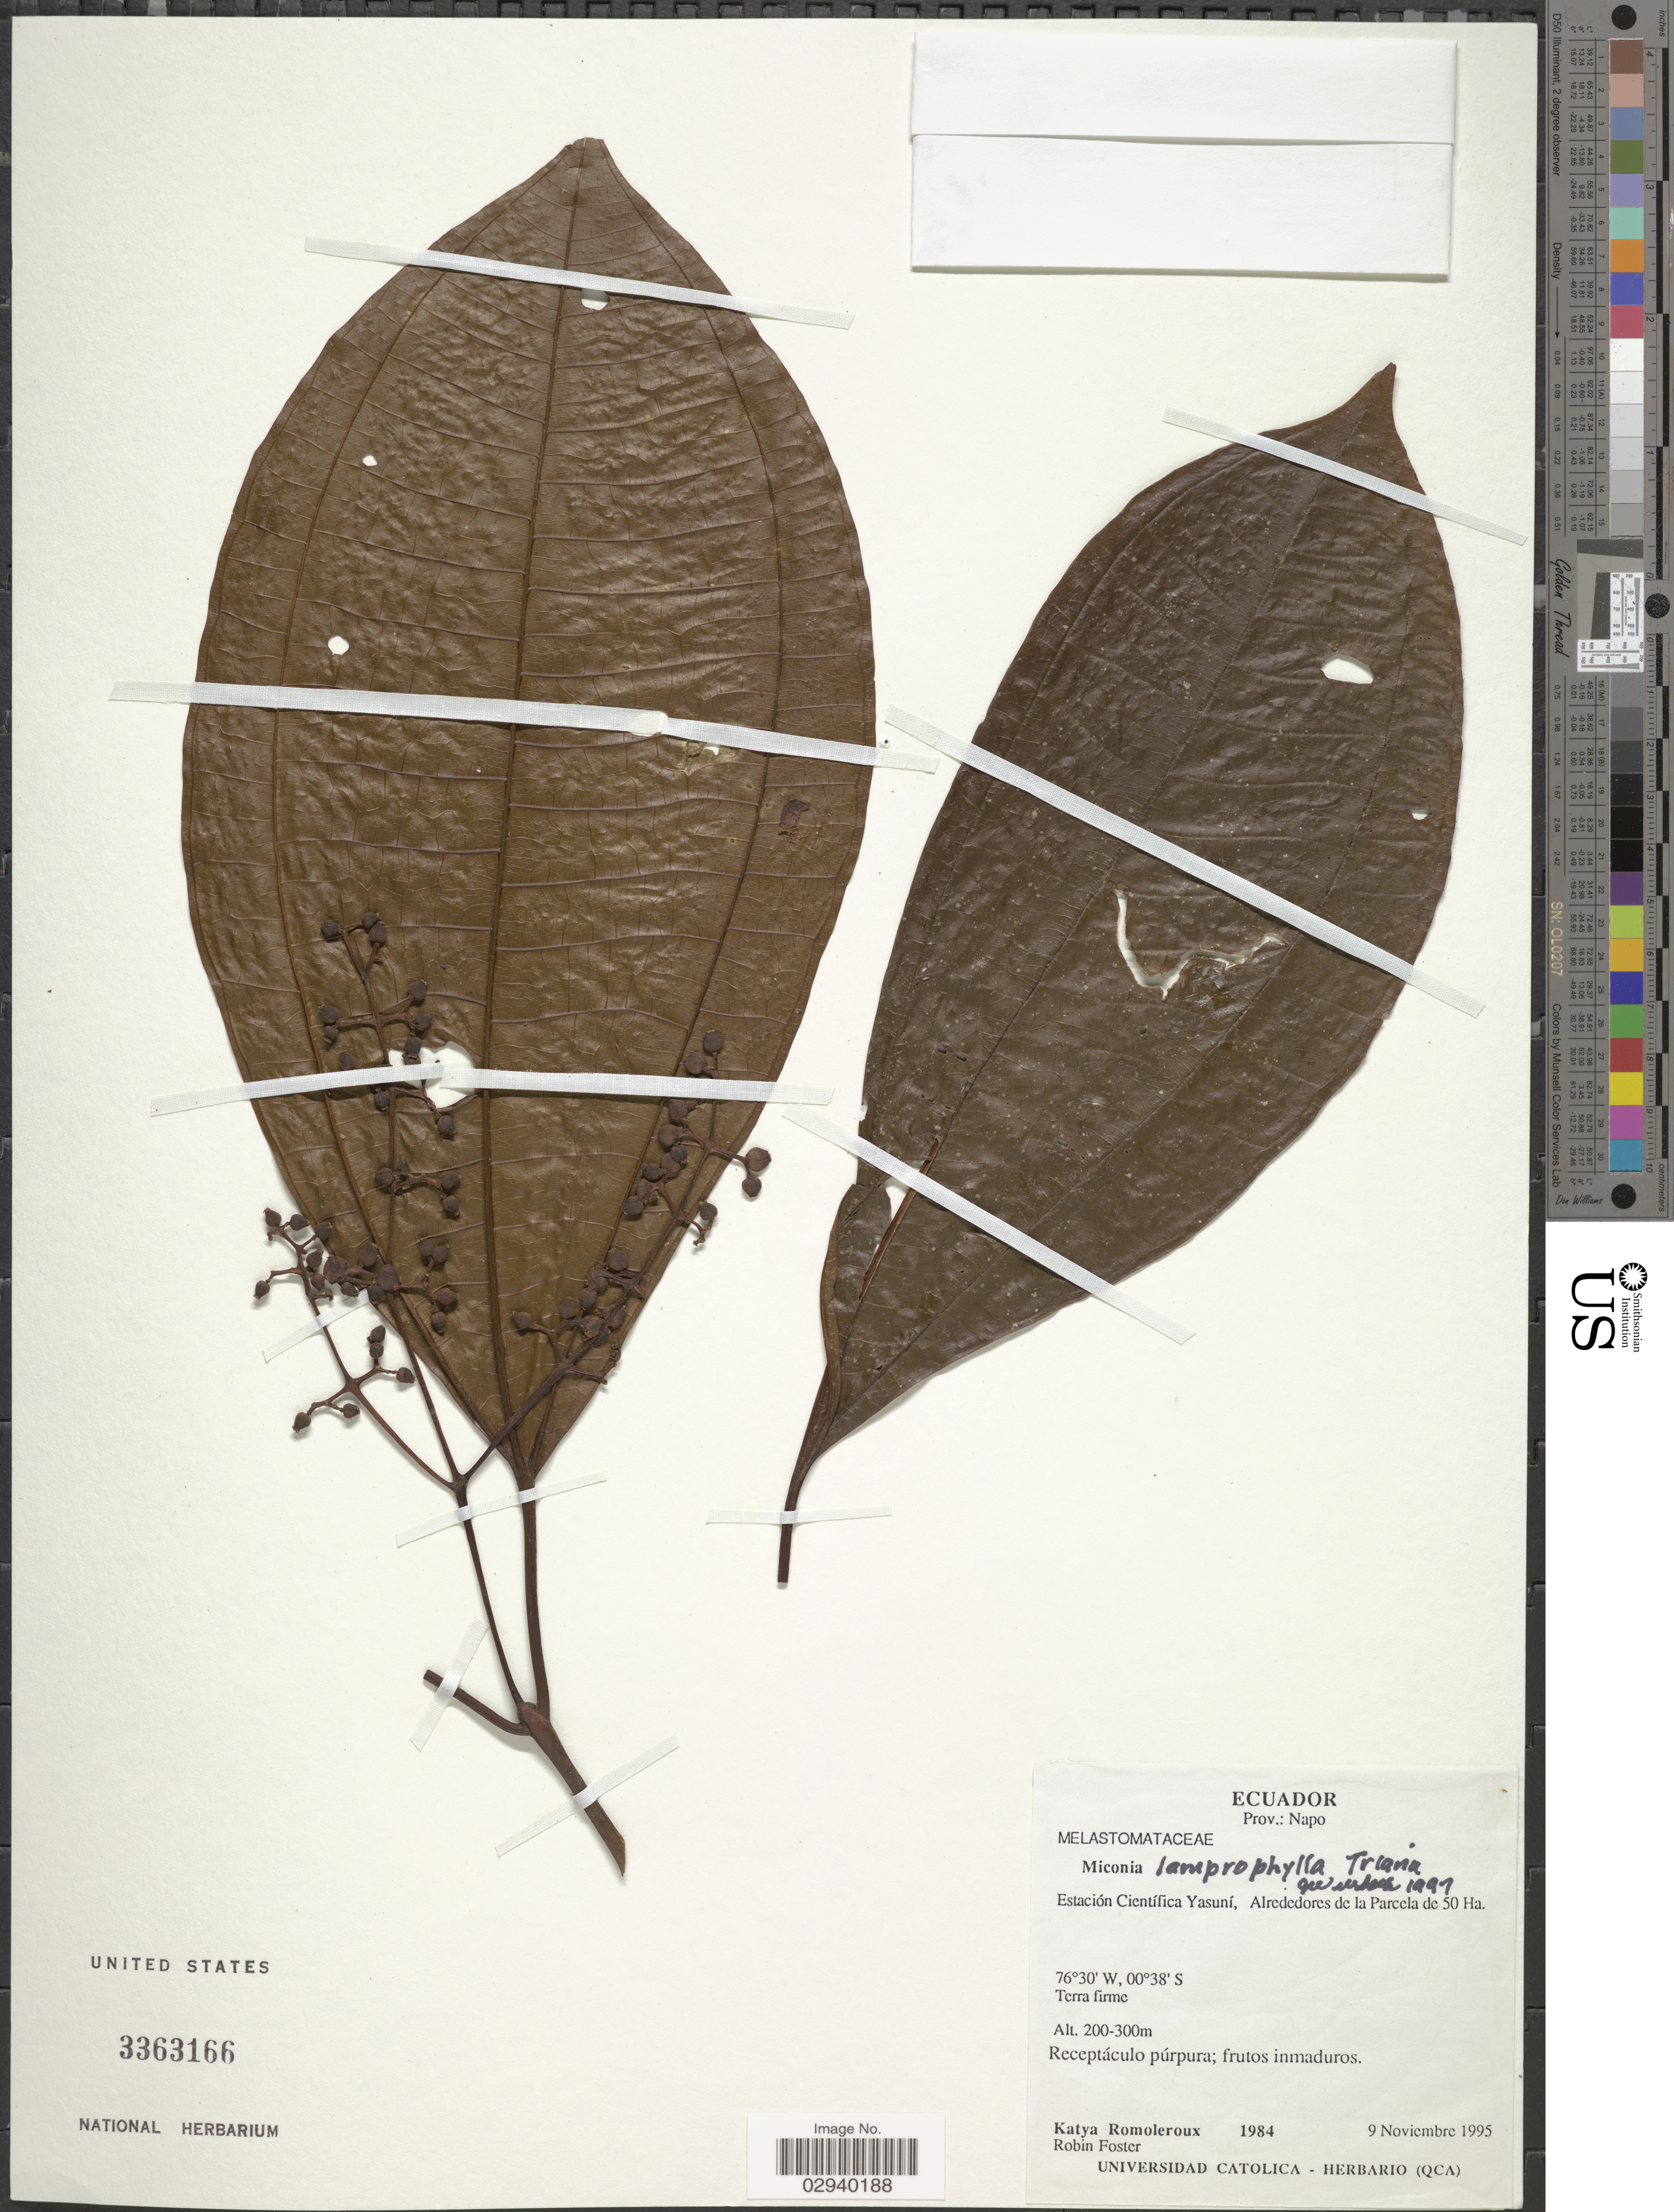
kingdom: Plantae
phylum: Tracheophyta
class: Magnoliopsida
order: Myrtales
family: Melastomataceae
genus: Miconia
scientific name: Miconia lamprophylla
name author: Triana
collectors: K. Romoleroux & R. B. Foster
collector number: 1984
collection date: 1995-11-09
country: Ecuador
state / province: Napo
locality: Estación Científica Yasuní, Alrededores de la Parcela de 50 Ha.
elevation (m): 200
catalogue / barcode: US 3363166